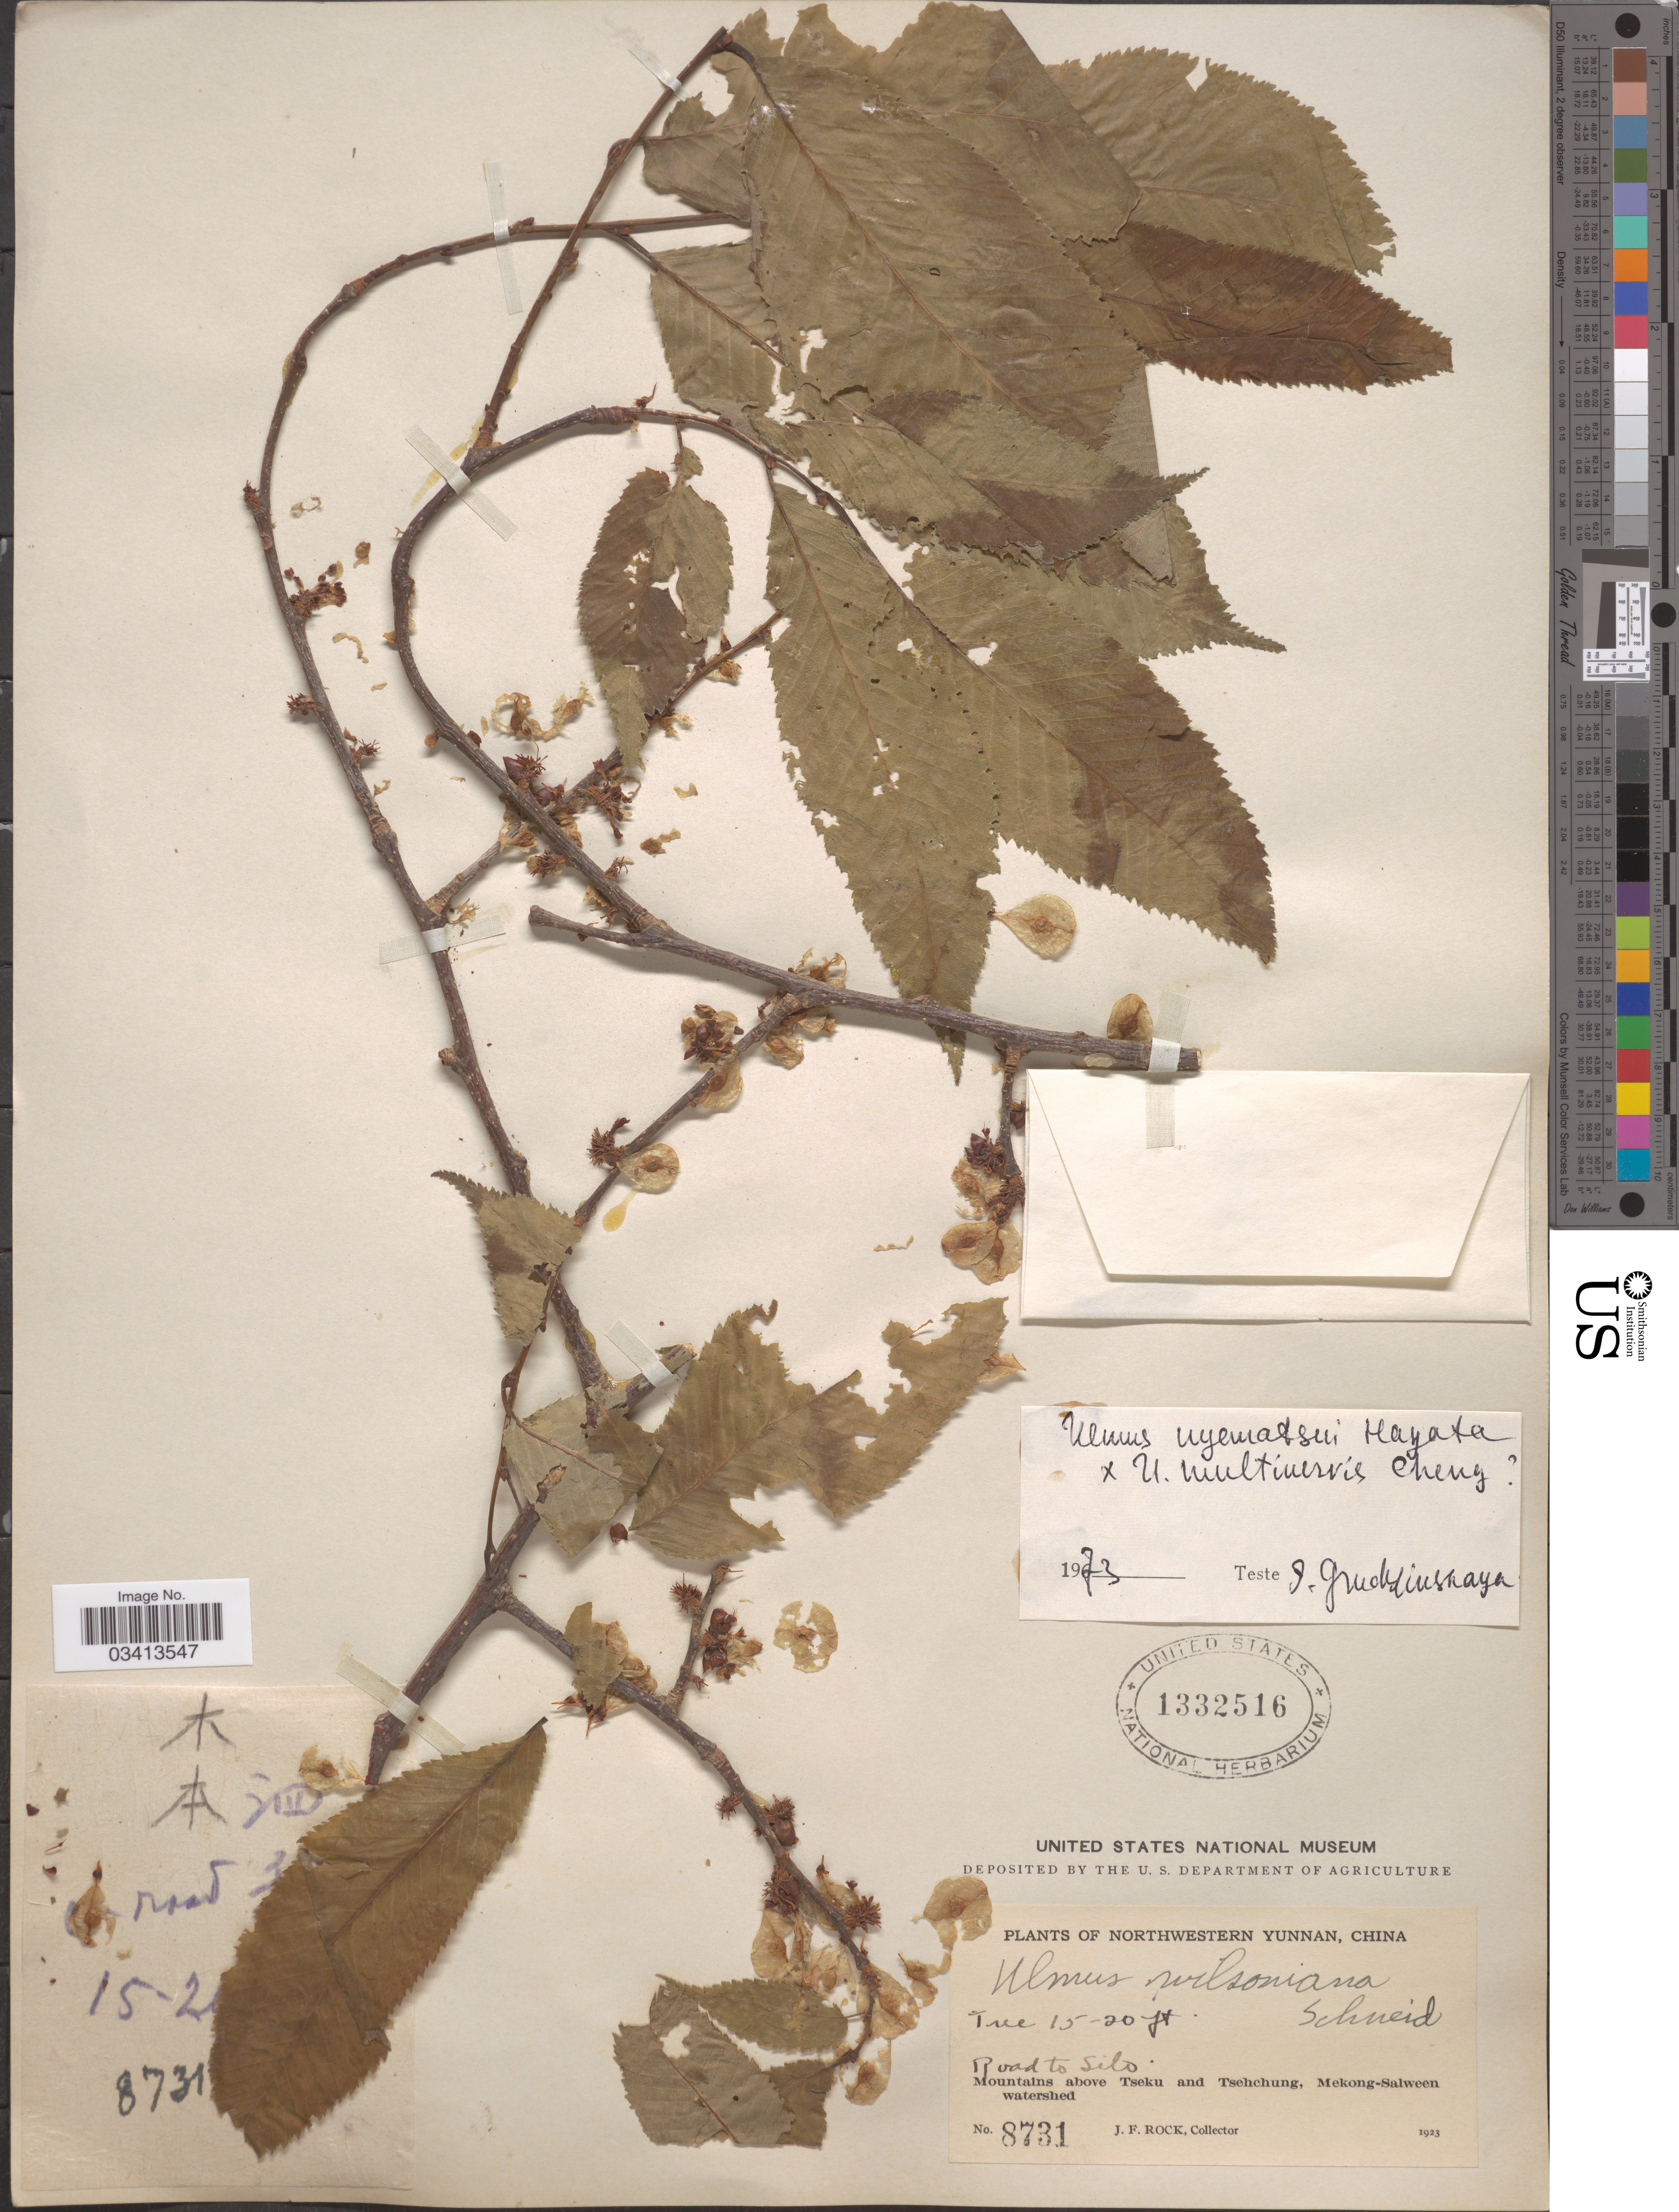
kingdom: Plantae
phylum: Tracheophyta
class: Magnoliopsida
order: Rosales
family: Ulmaceae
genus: Ulmus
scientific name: Ulmus uyematsui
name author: Hayata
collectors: J. Rock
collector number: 8731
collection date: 1923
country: China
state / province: Yunnan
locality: Northwestern Yunnan. Mountains above Tseku and Tsehchung, Mekong-Salween watershed. Road to Silo.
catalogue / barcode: US 1332516